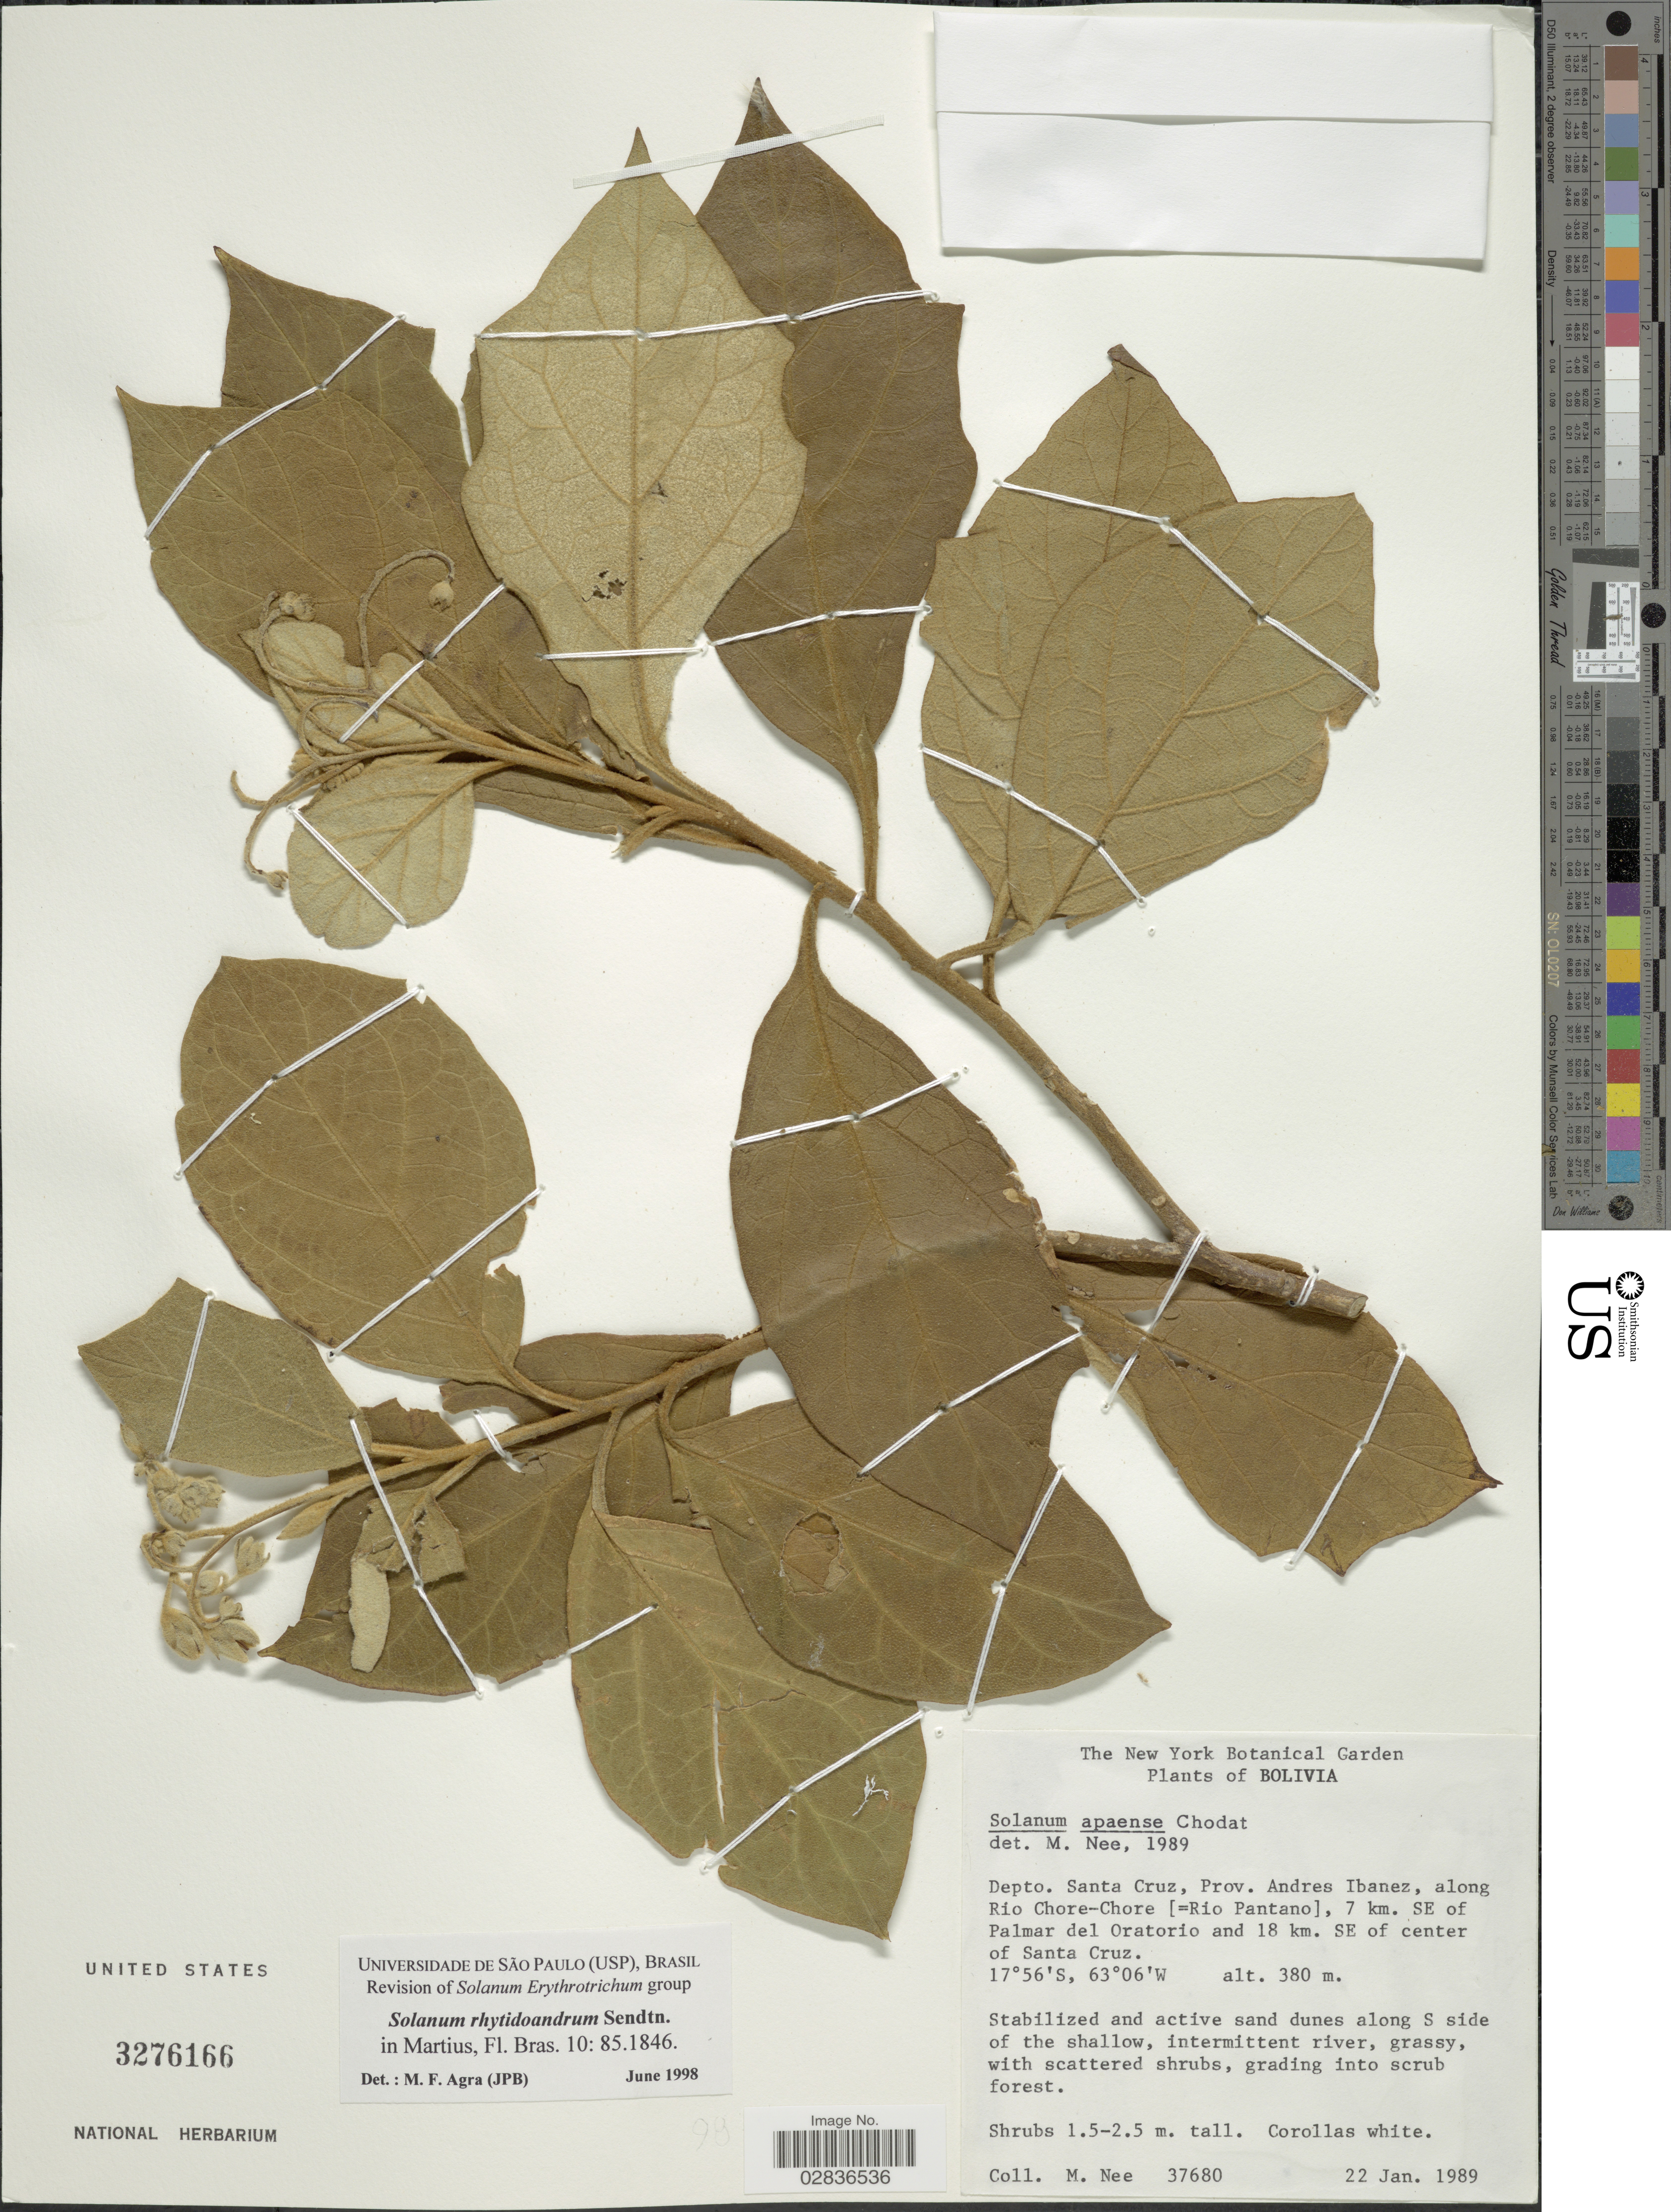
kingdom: Plantae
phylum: Tracheophyta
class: Magnoliopsida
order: Solanales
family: Solanaceae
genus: Solanum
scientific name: Solanum rhytidoandrum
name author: Sendtn.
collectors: M. Nee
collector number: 37680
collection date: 1989-01-22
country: Bolivia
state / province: Santa Cruz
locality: Depto. Santa Cruz, Prov. Andres Ibanez, along Rio Chore-Chore [= Rio Pantano], 7 km. SE of Palmar del Oratorio and 18 km. SE of center of Santa Cruz.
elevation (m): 380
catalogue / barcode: US 3276166